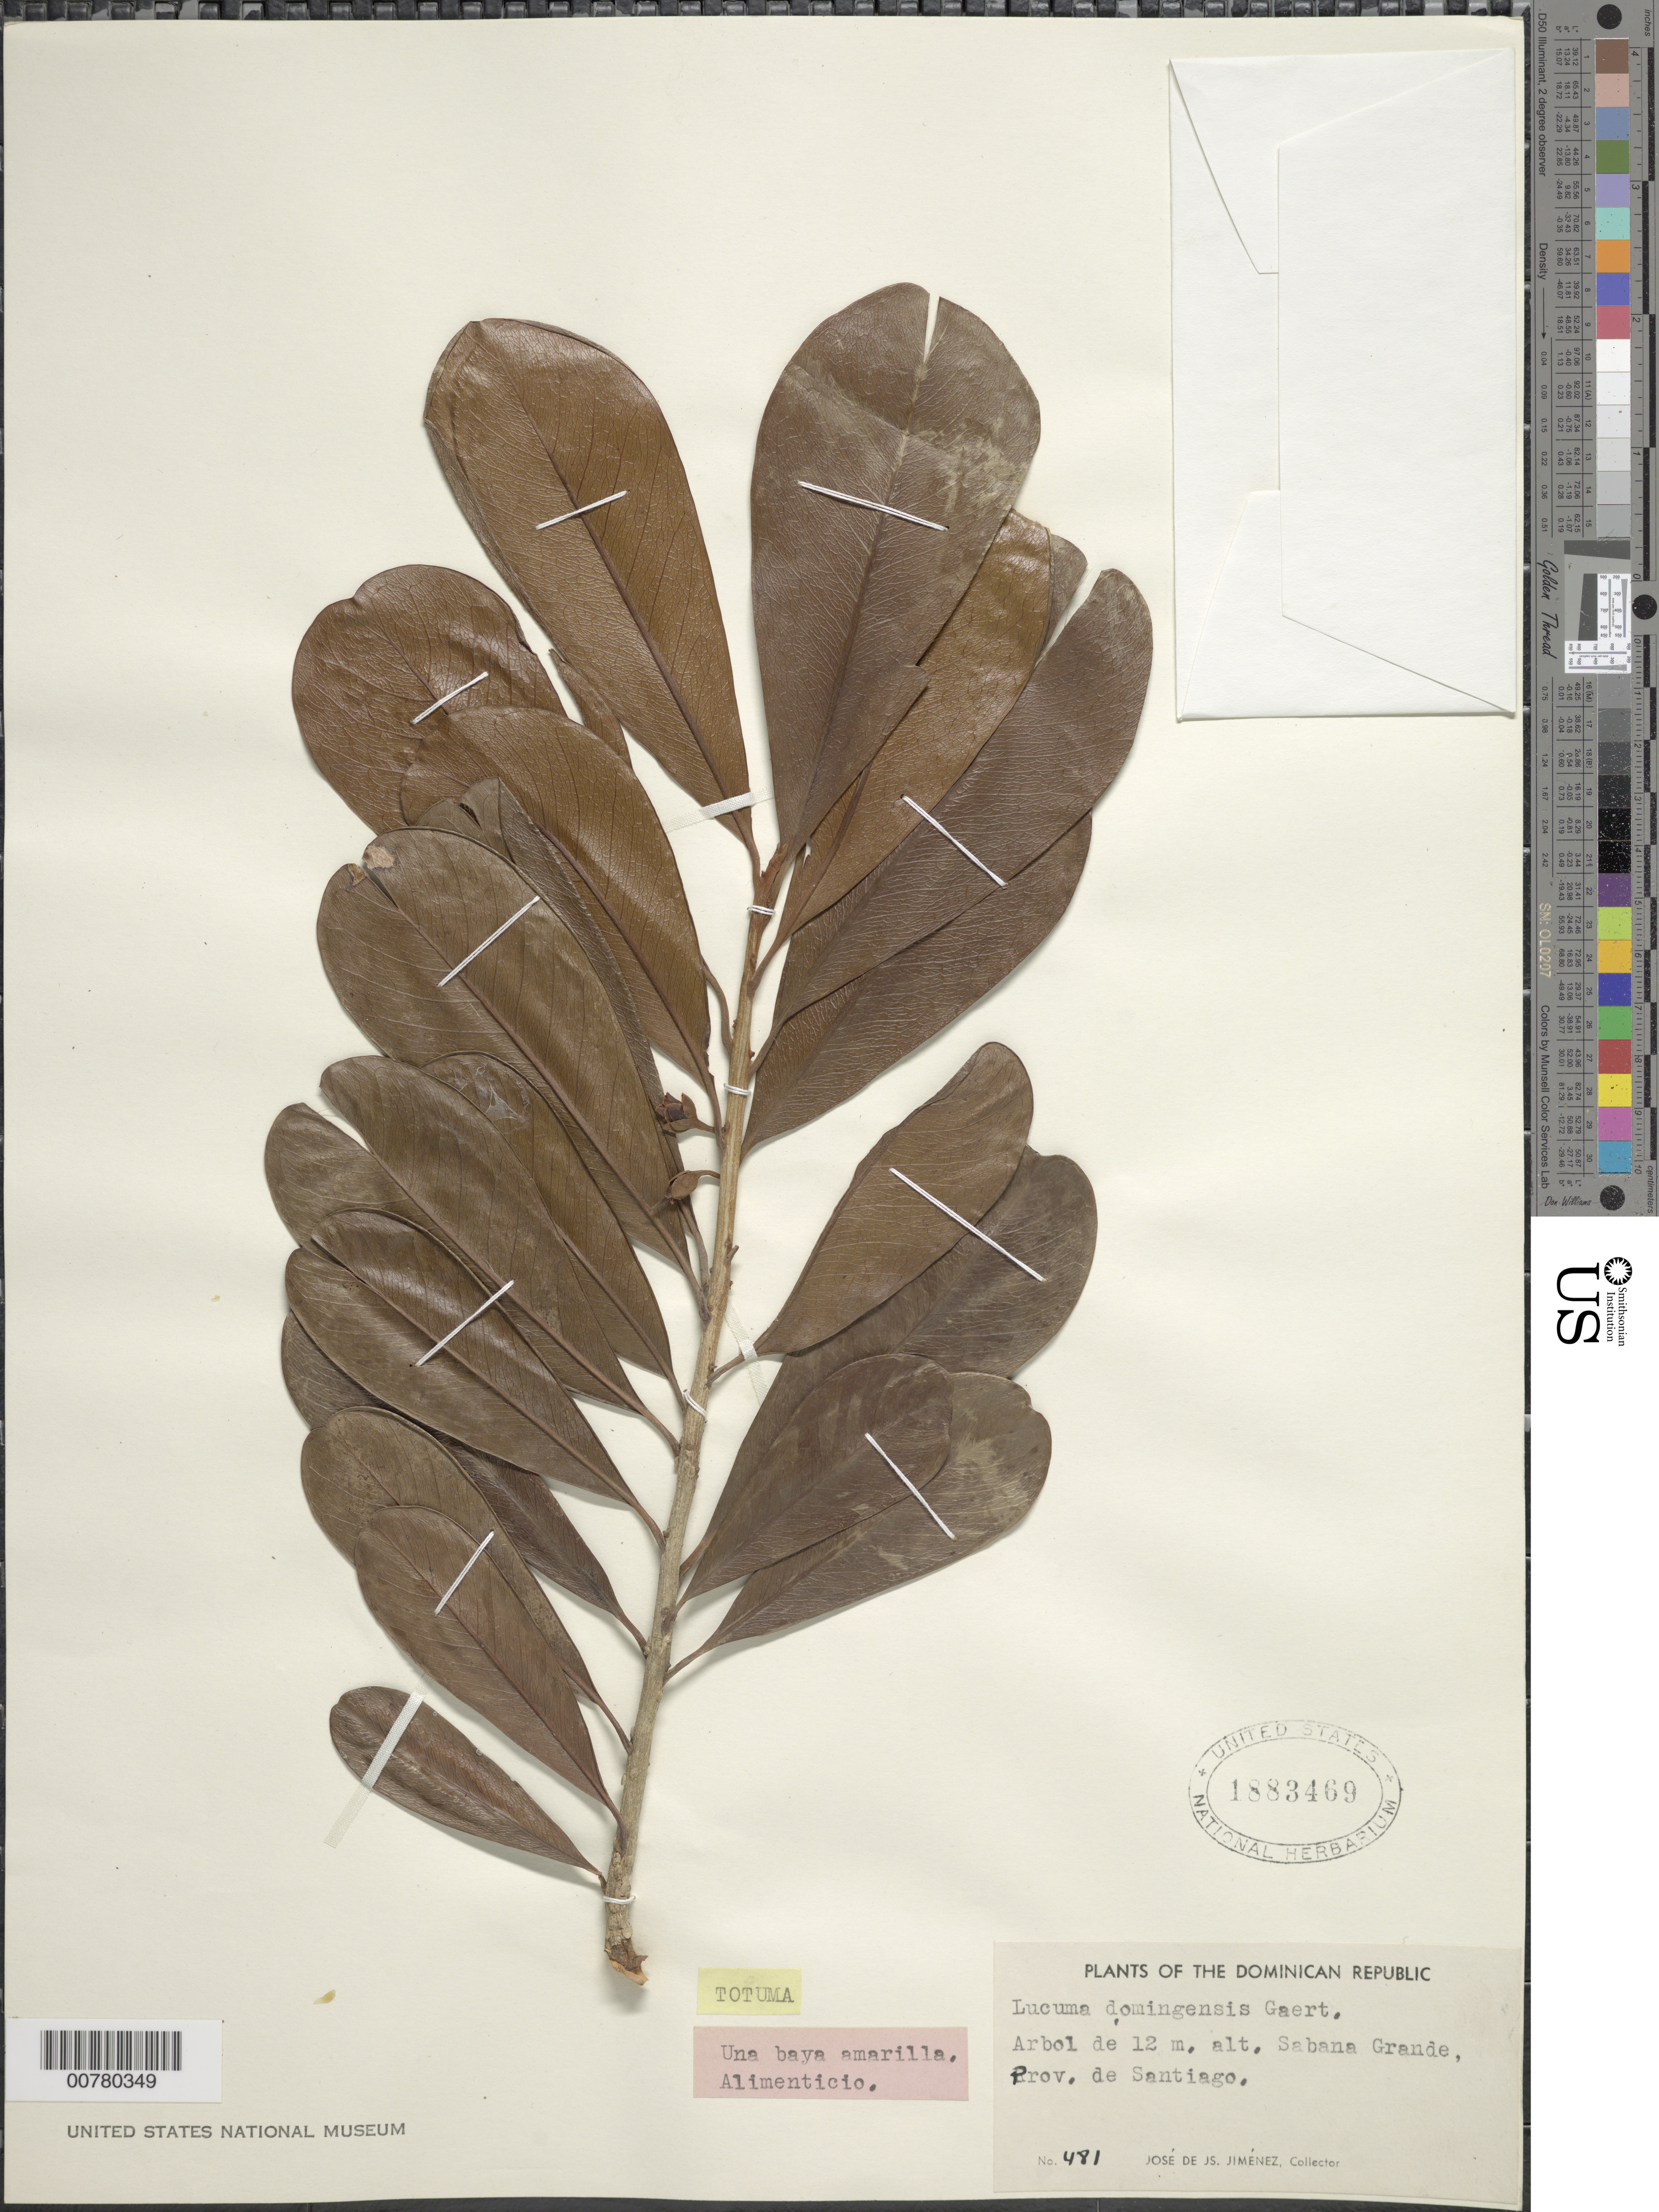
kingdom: Plantae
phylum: Tracheophyta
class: Magnoliopsida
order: Ericales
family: Sapotaceae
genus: Pouteria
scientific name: Pouteria domingensis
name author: (C.F. Gaertn.) Baehni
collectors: J. J. Jiménez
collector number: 481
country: Dominican Republic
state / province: Santiago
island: Hispaniola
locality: Sabana Grande.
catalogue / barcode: US 1883469